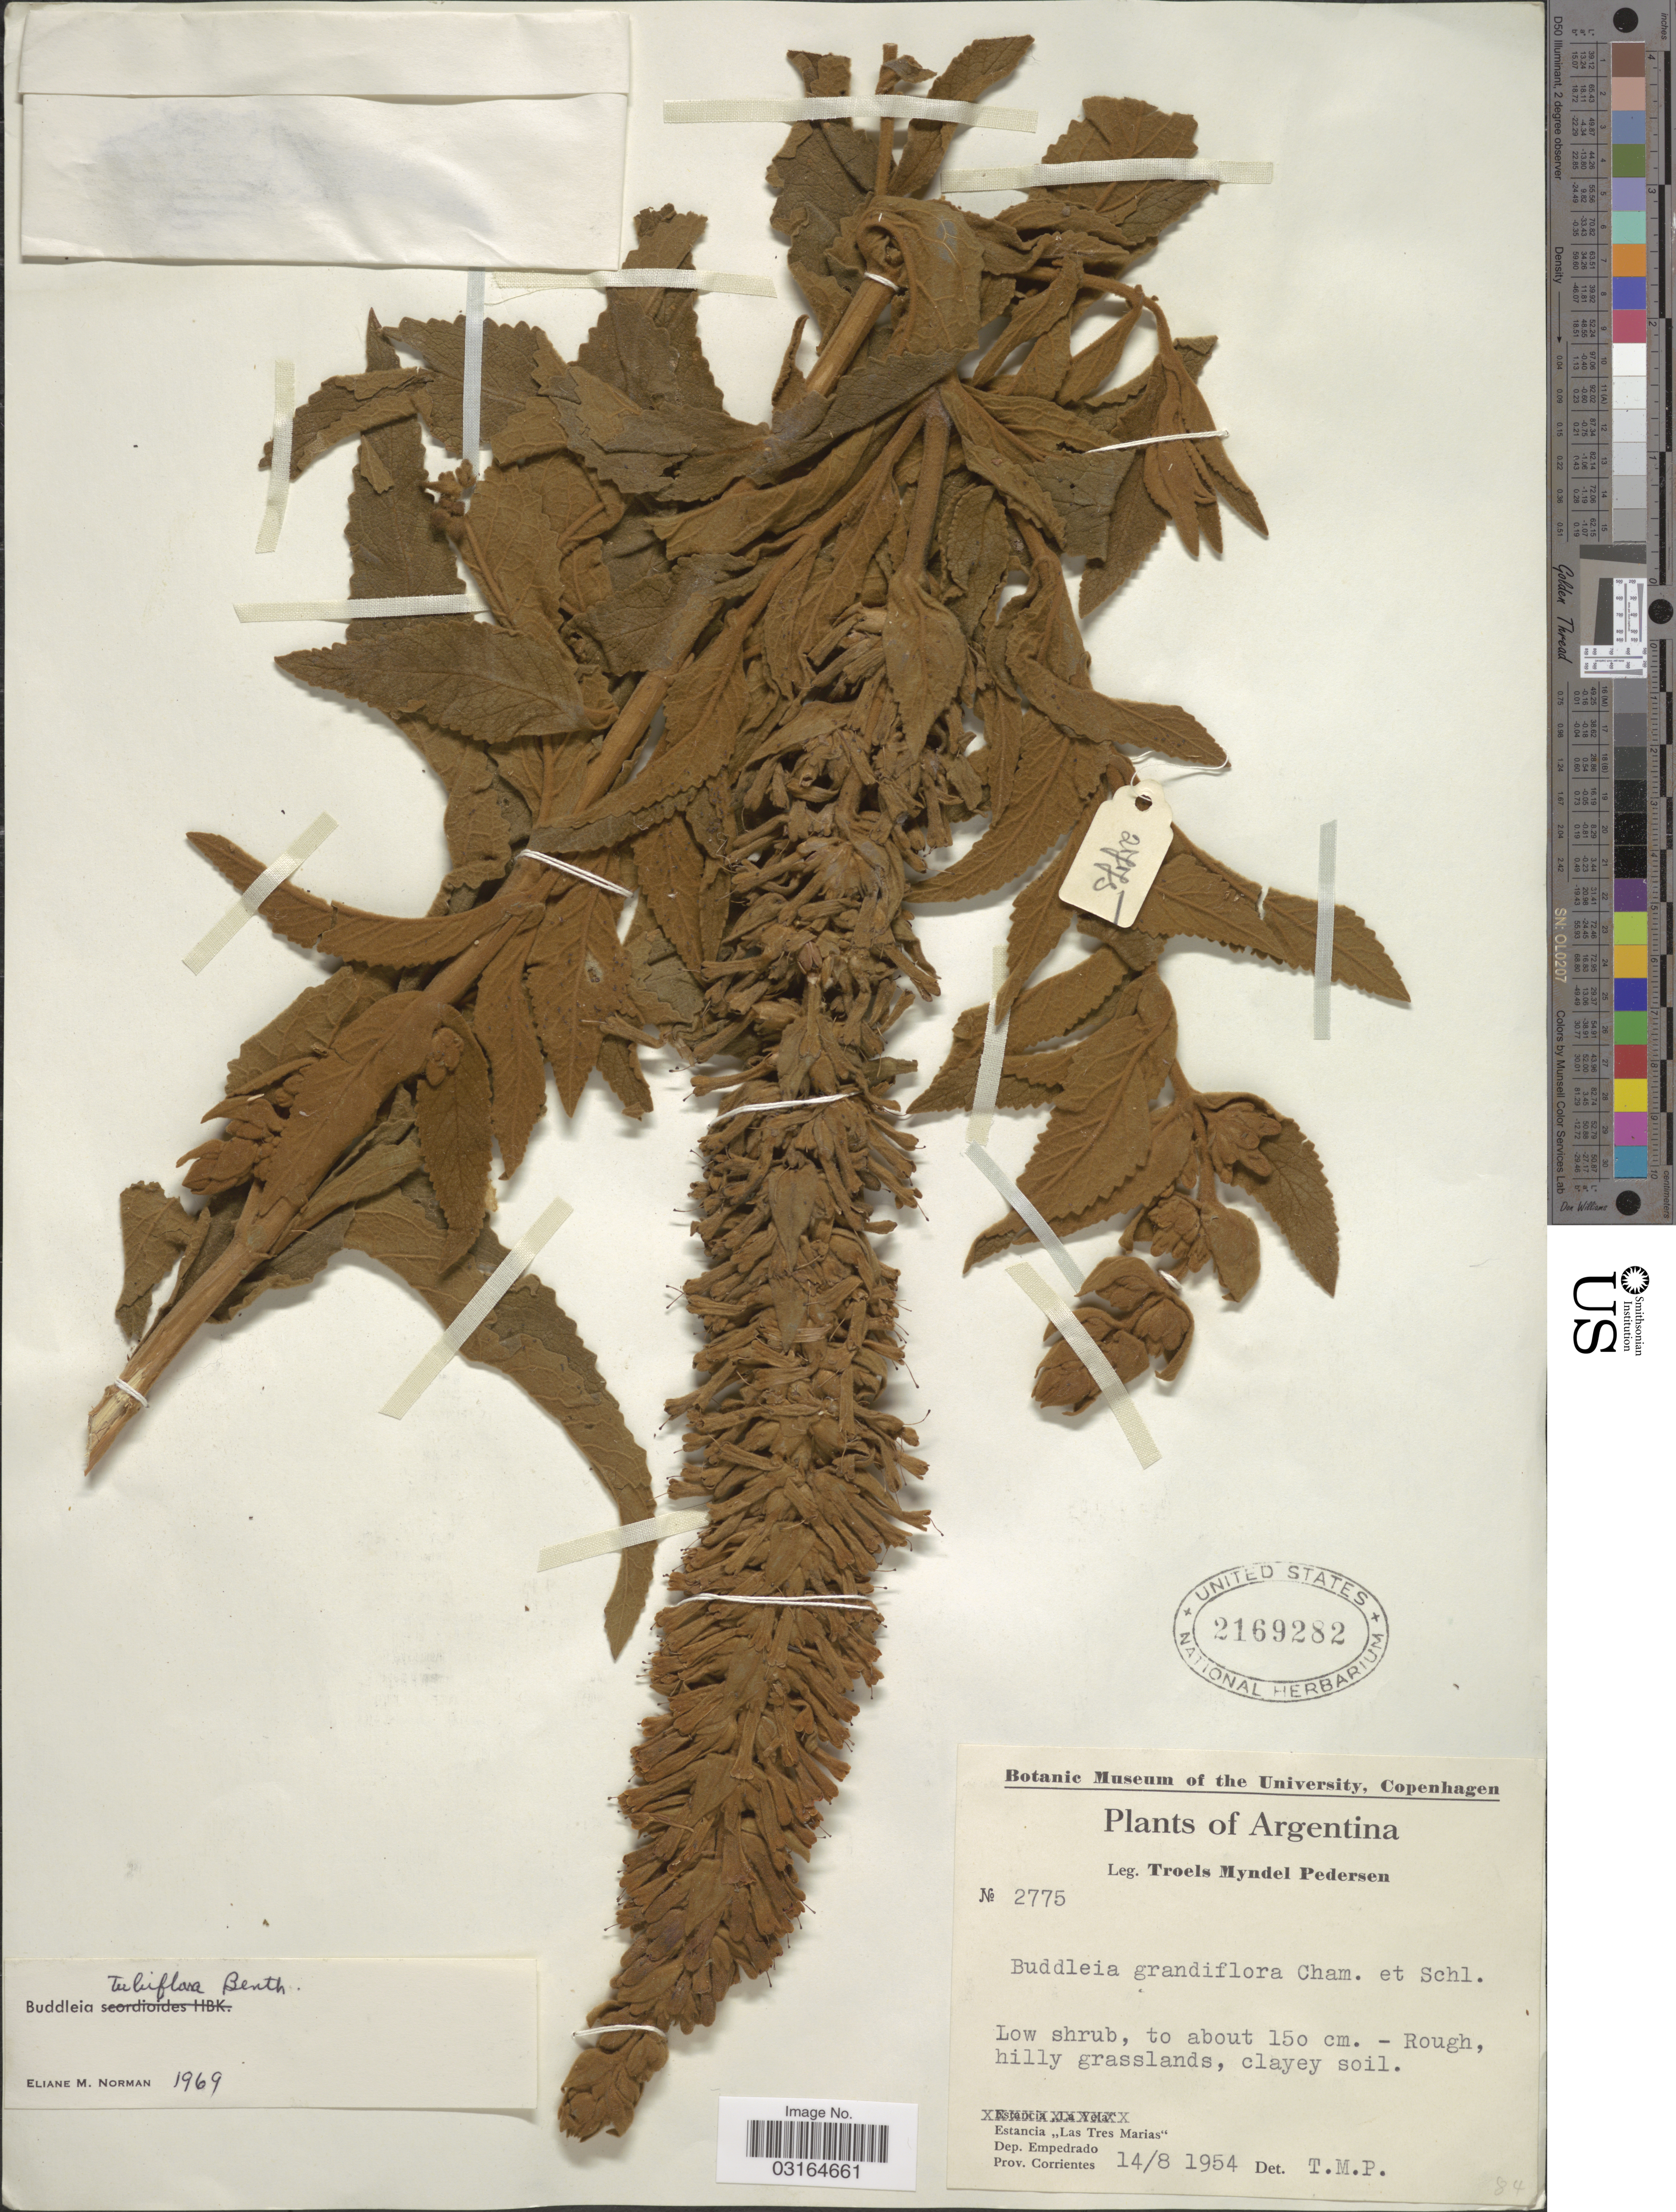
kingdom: Plantae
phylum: Tracheophyta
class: Magnoliopsida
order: Lamiales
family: Scrophulariaceae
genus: Buddleja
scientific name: Buddleja tubiflora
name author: Benth.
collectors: T. Pederson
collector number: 2775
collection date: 1954-08-14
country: Argentina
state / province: Corrientes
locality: Estancia "Las Tres Marias", Dep. Empedrado.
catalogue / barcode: US 2169282